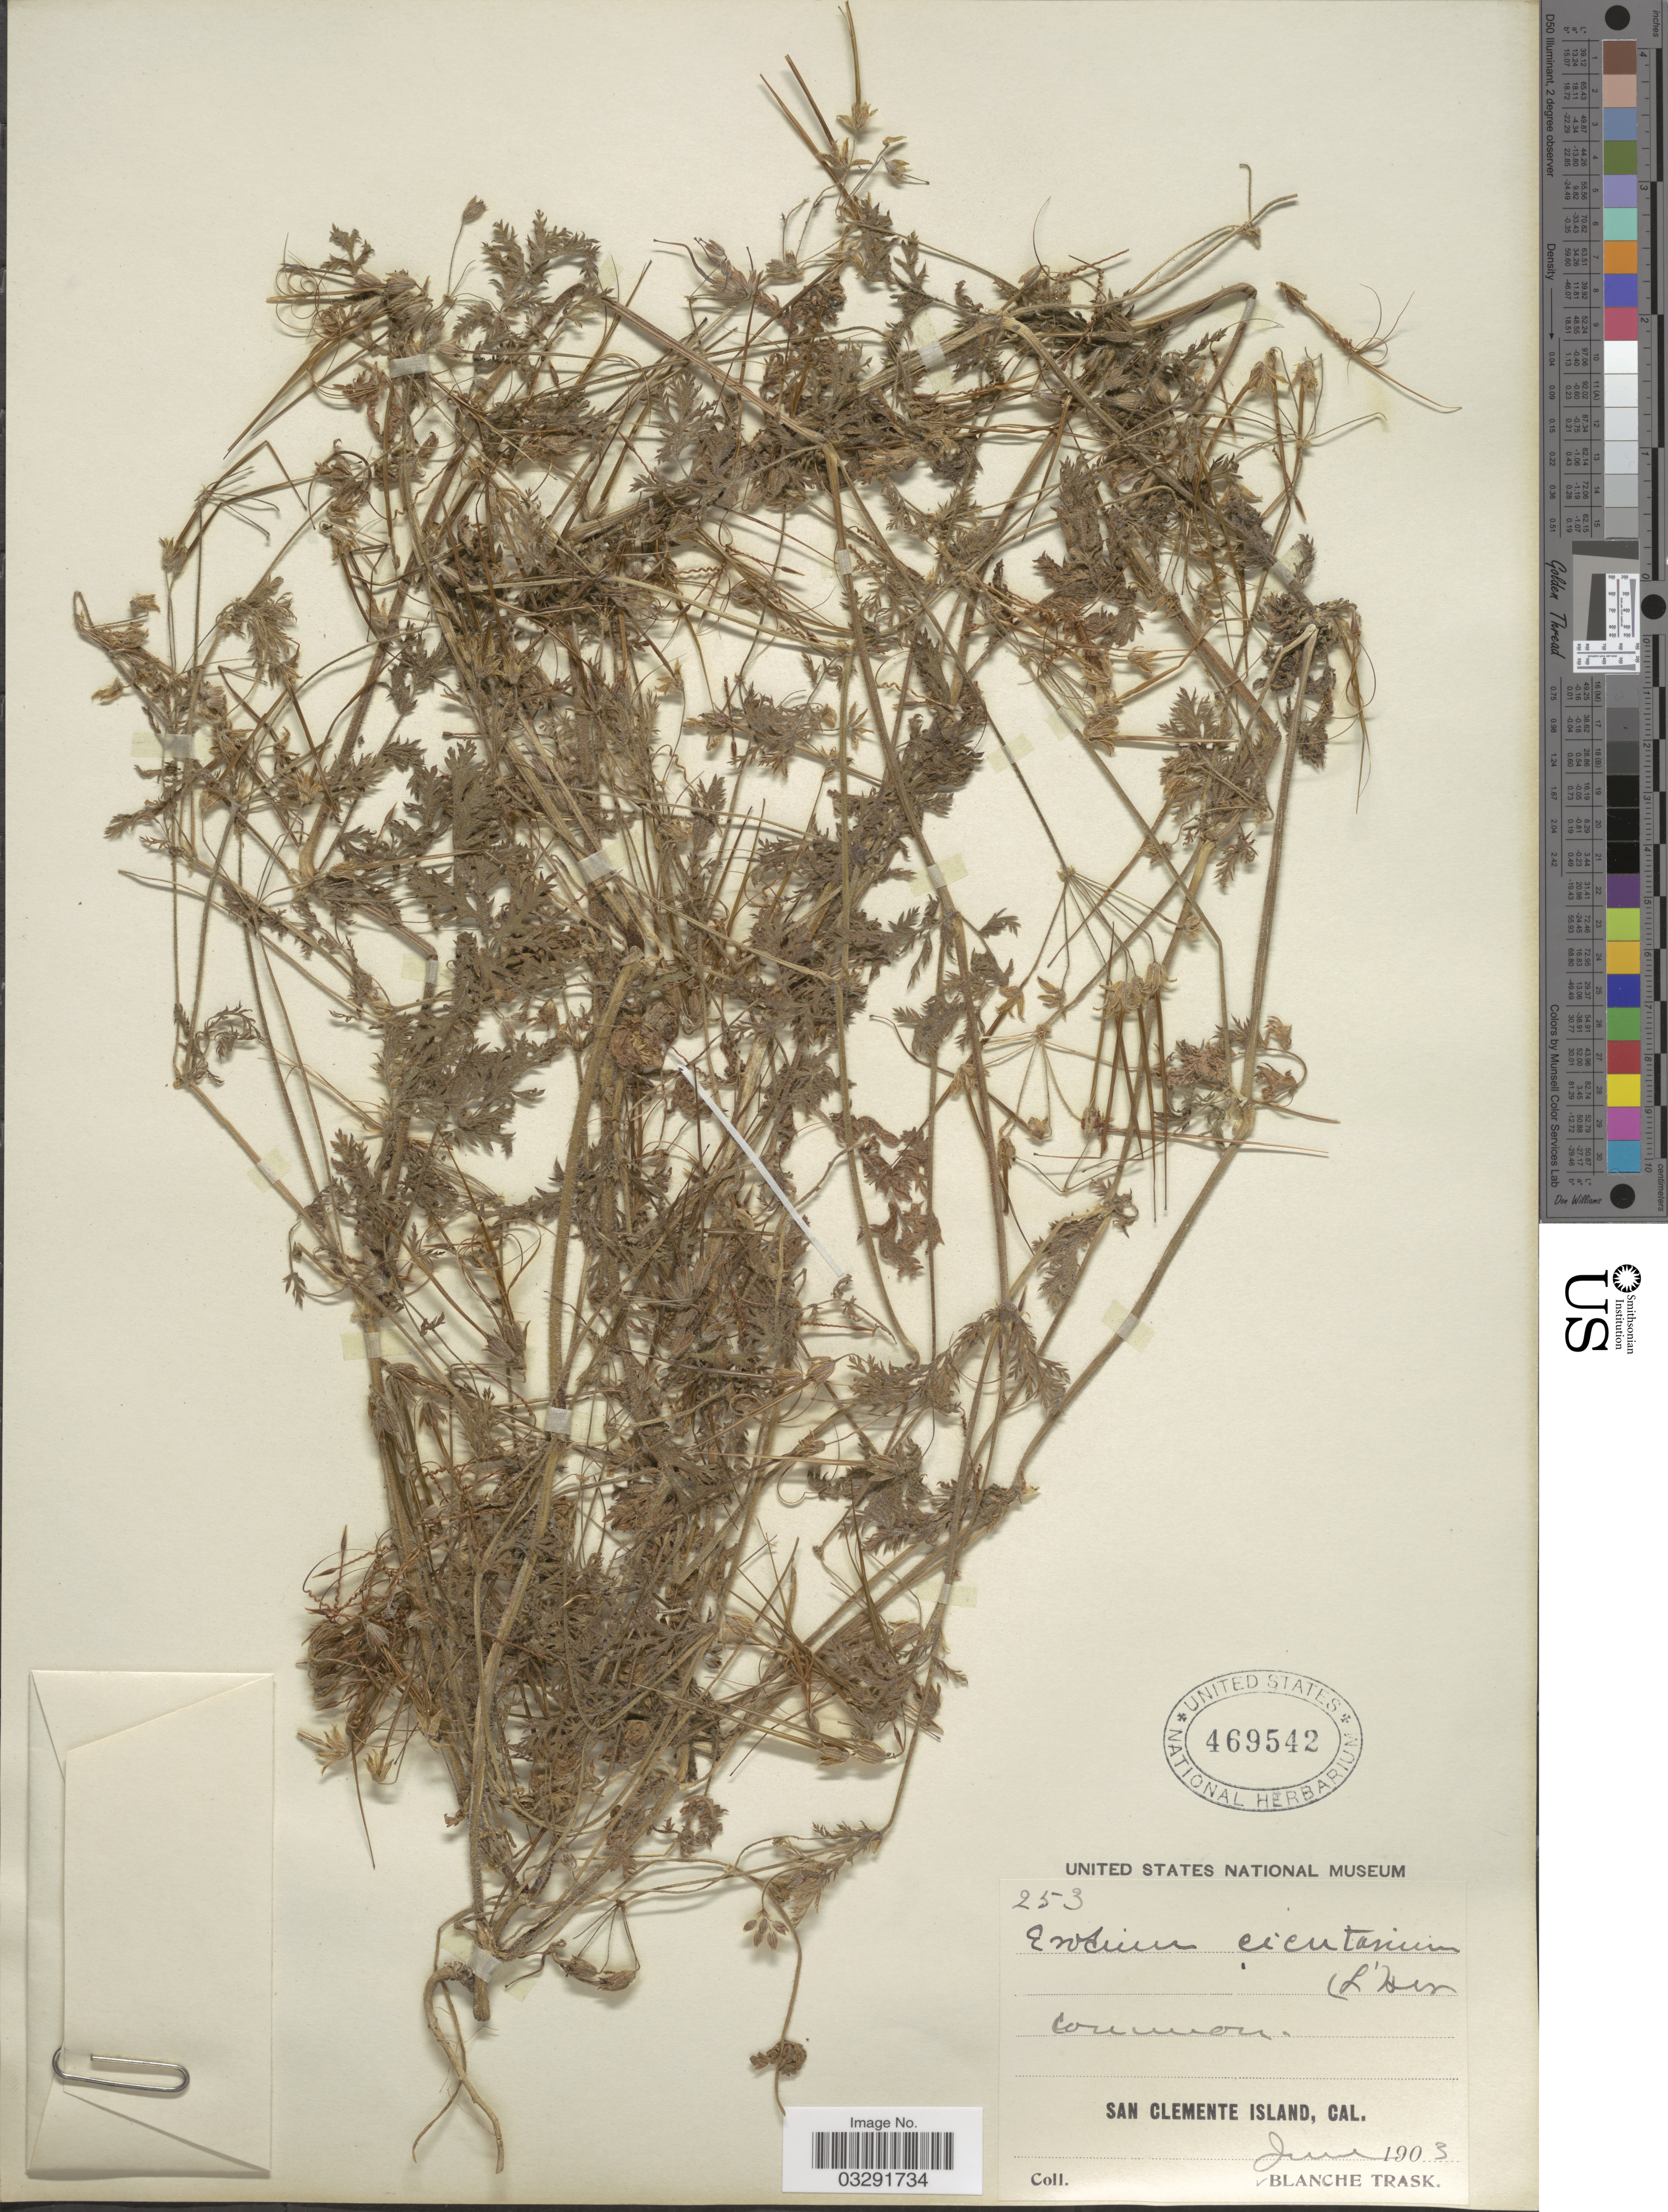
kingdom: Plantae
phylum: Tracheophyta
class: Magnoliopsida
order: Geraniales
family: Geraniaceae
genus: Erodium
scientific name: Erodium cicutarium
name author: (L.) L'Hér.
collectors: B. Trask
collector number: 253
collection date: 1903-06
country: United States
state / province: California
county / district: Los Angeles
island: San Clemente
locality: San Clemente Island.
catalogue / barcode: US 469542